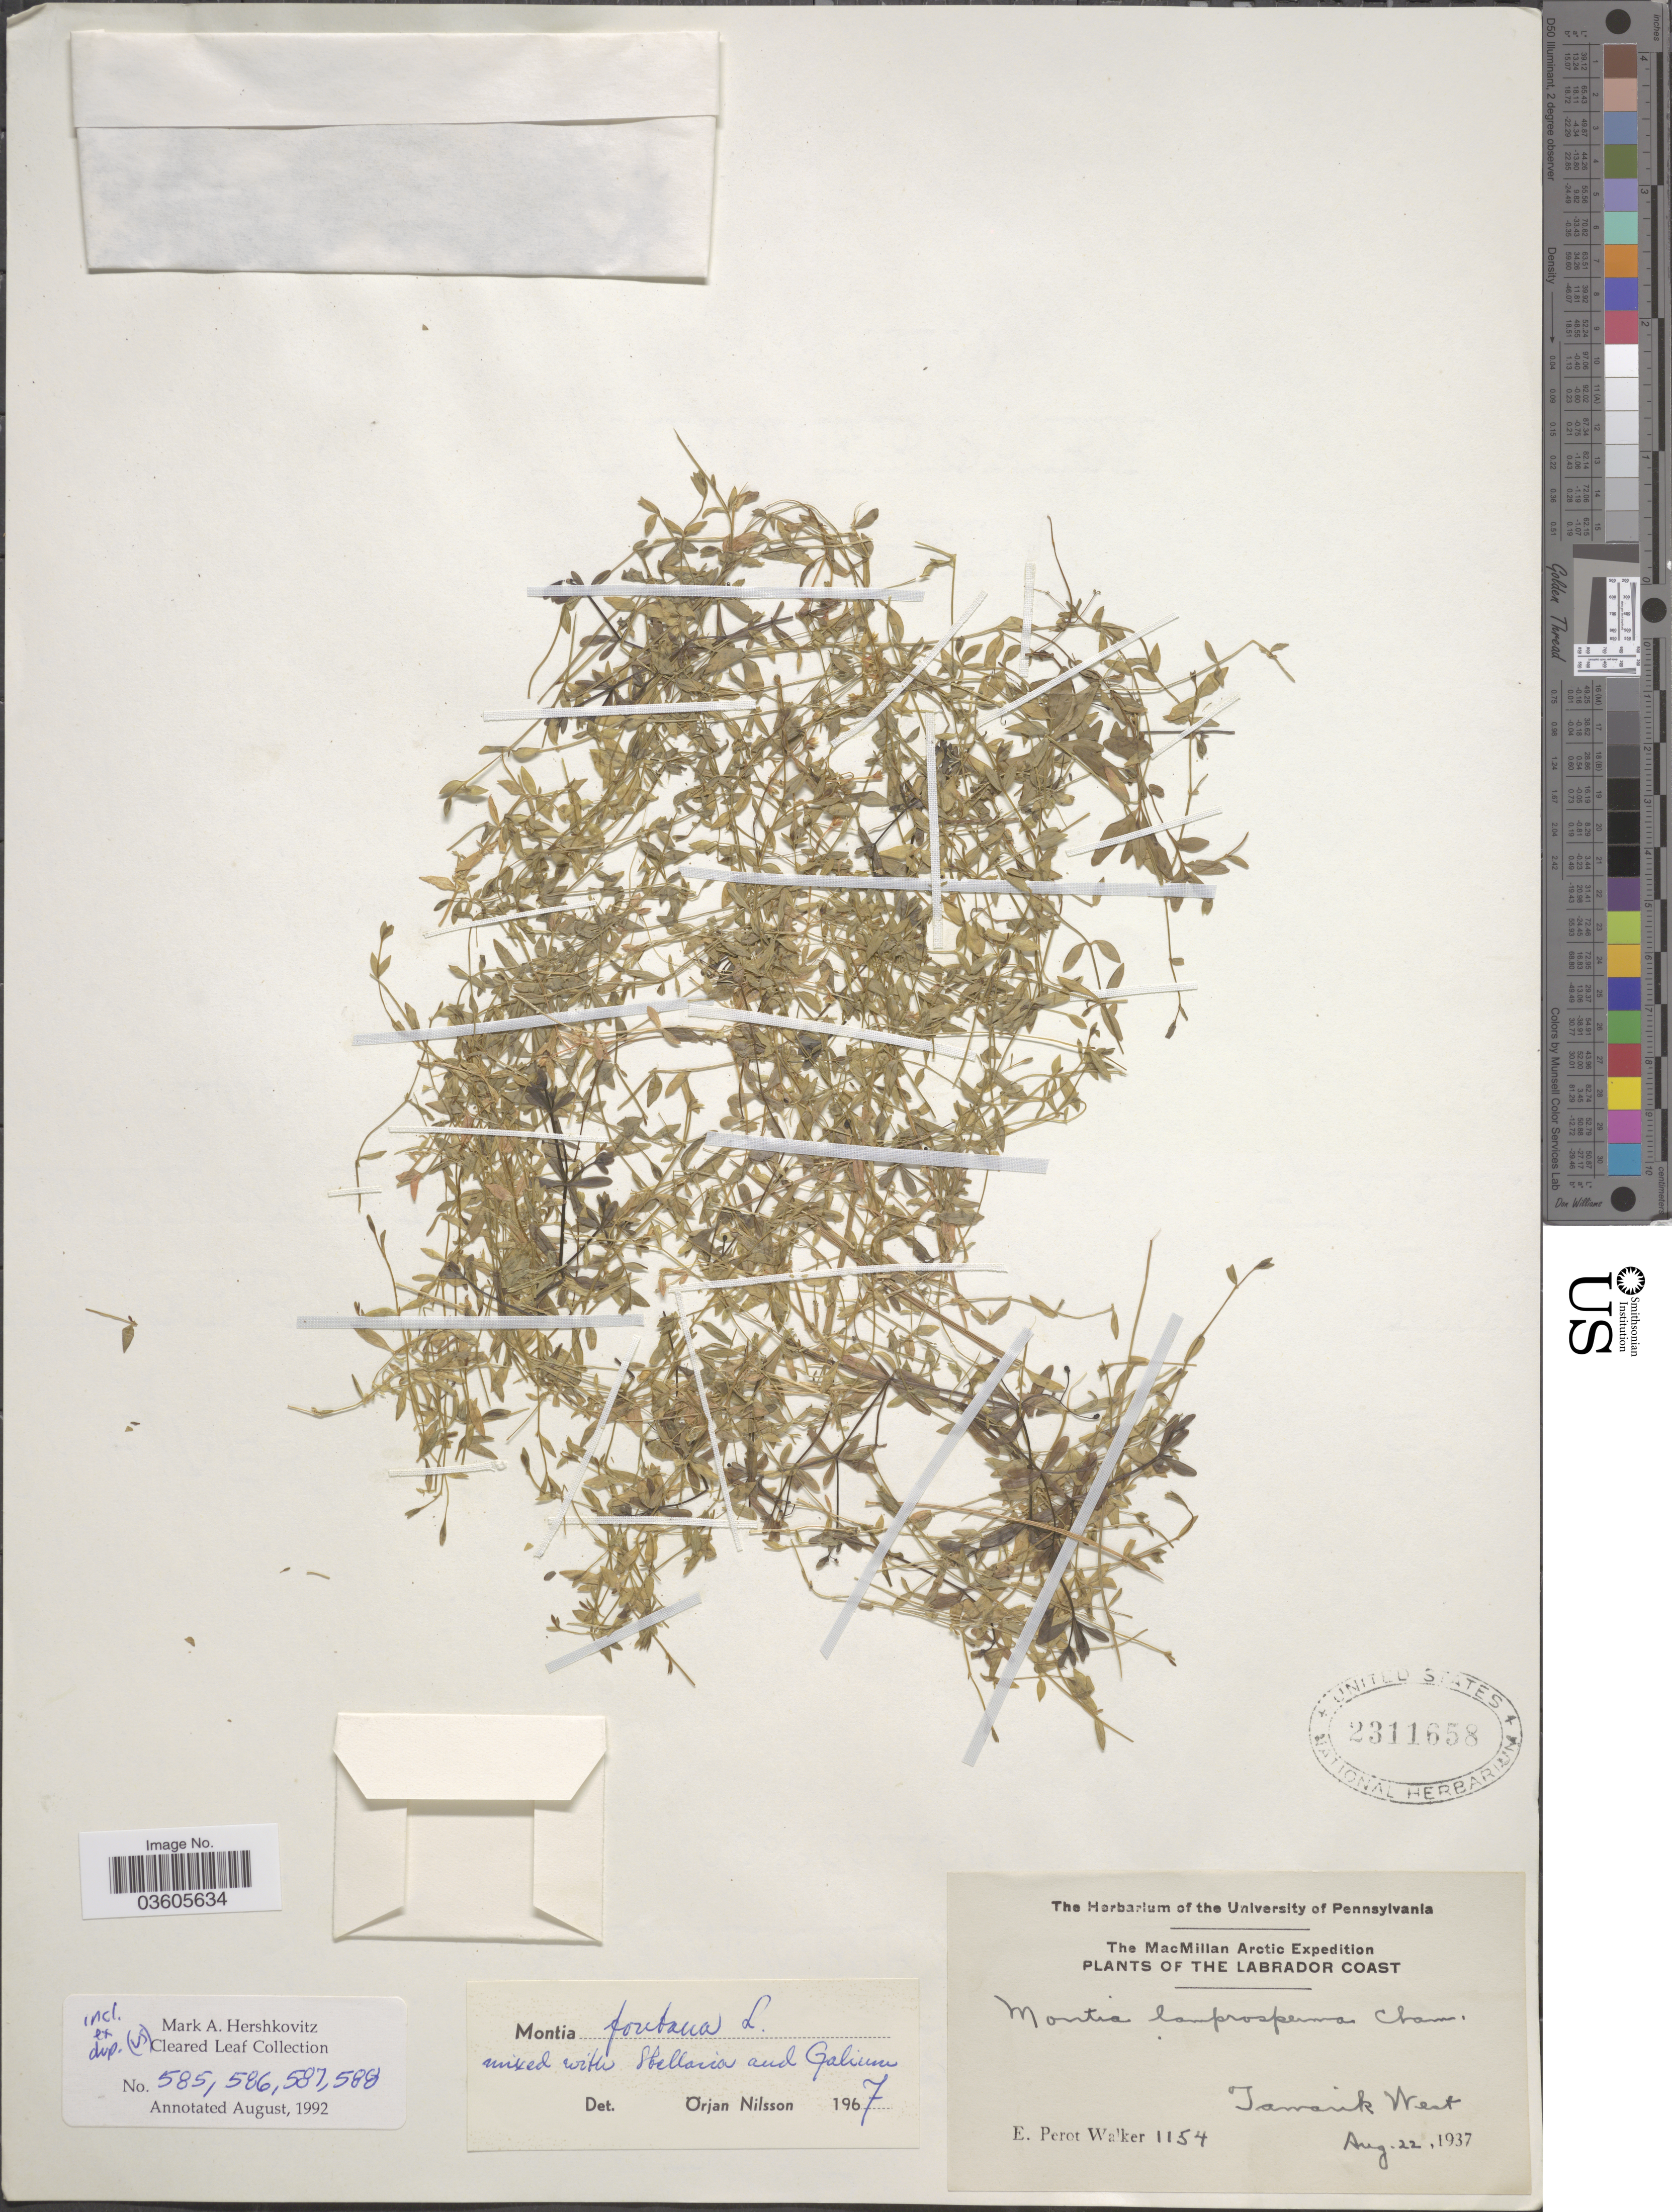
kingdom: Plantae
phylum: Tracheophyta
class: Magnoliopsida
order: Caryophyllales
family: Montiaceae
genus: Montia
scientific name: Montia fontana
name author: L.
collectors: E. Walker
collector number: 1154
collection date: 1937-08-22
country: Canada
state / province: Newfoundland and Labrador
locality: The Labrador Coast. Turnavik West.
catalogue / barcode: US 2311658